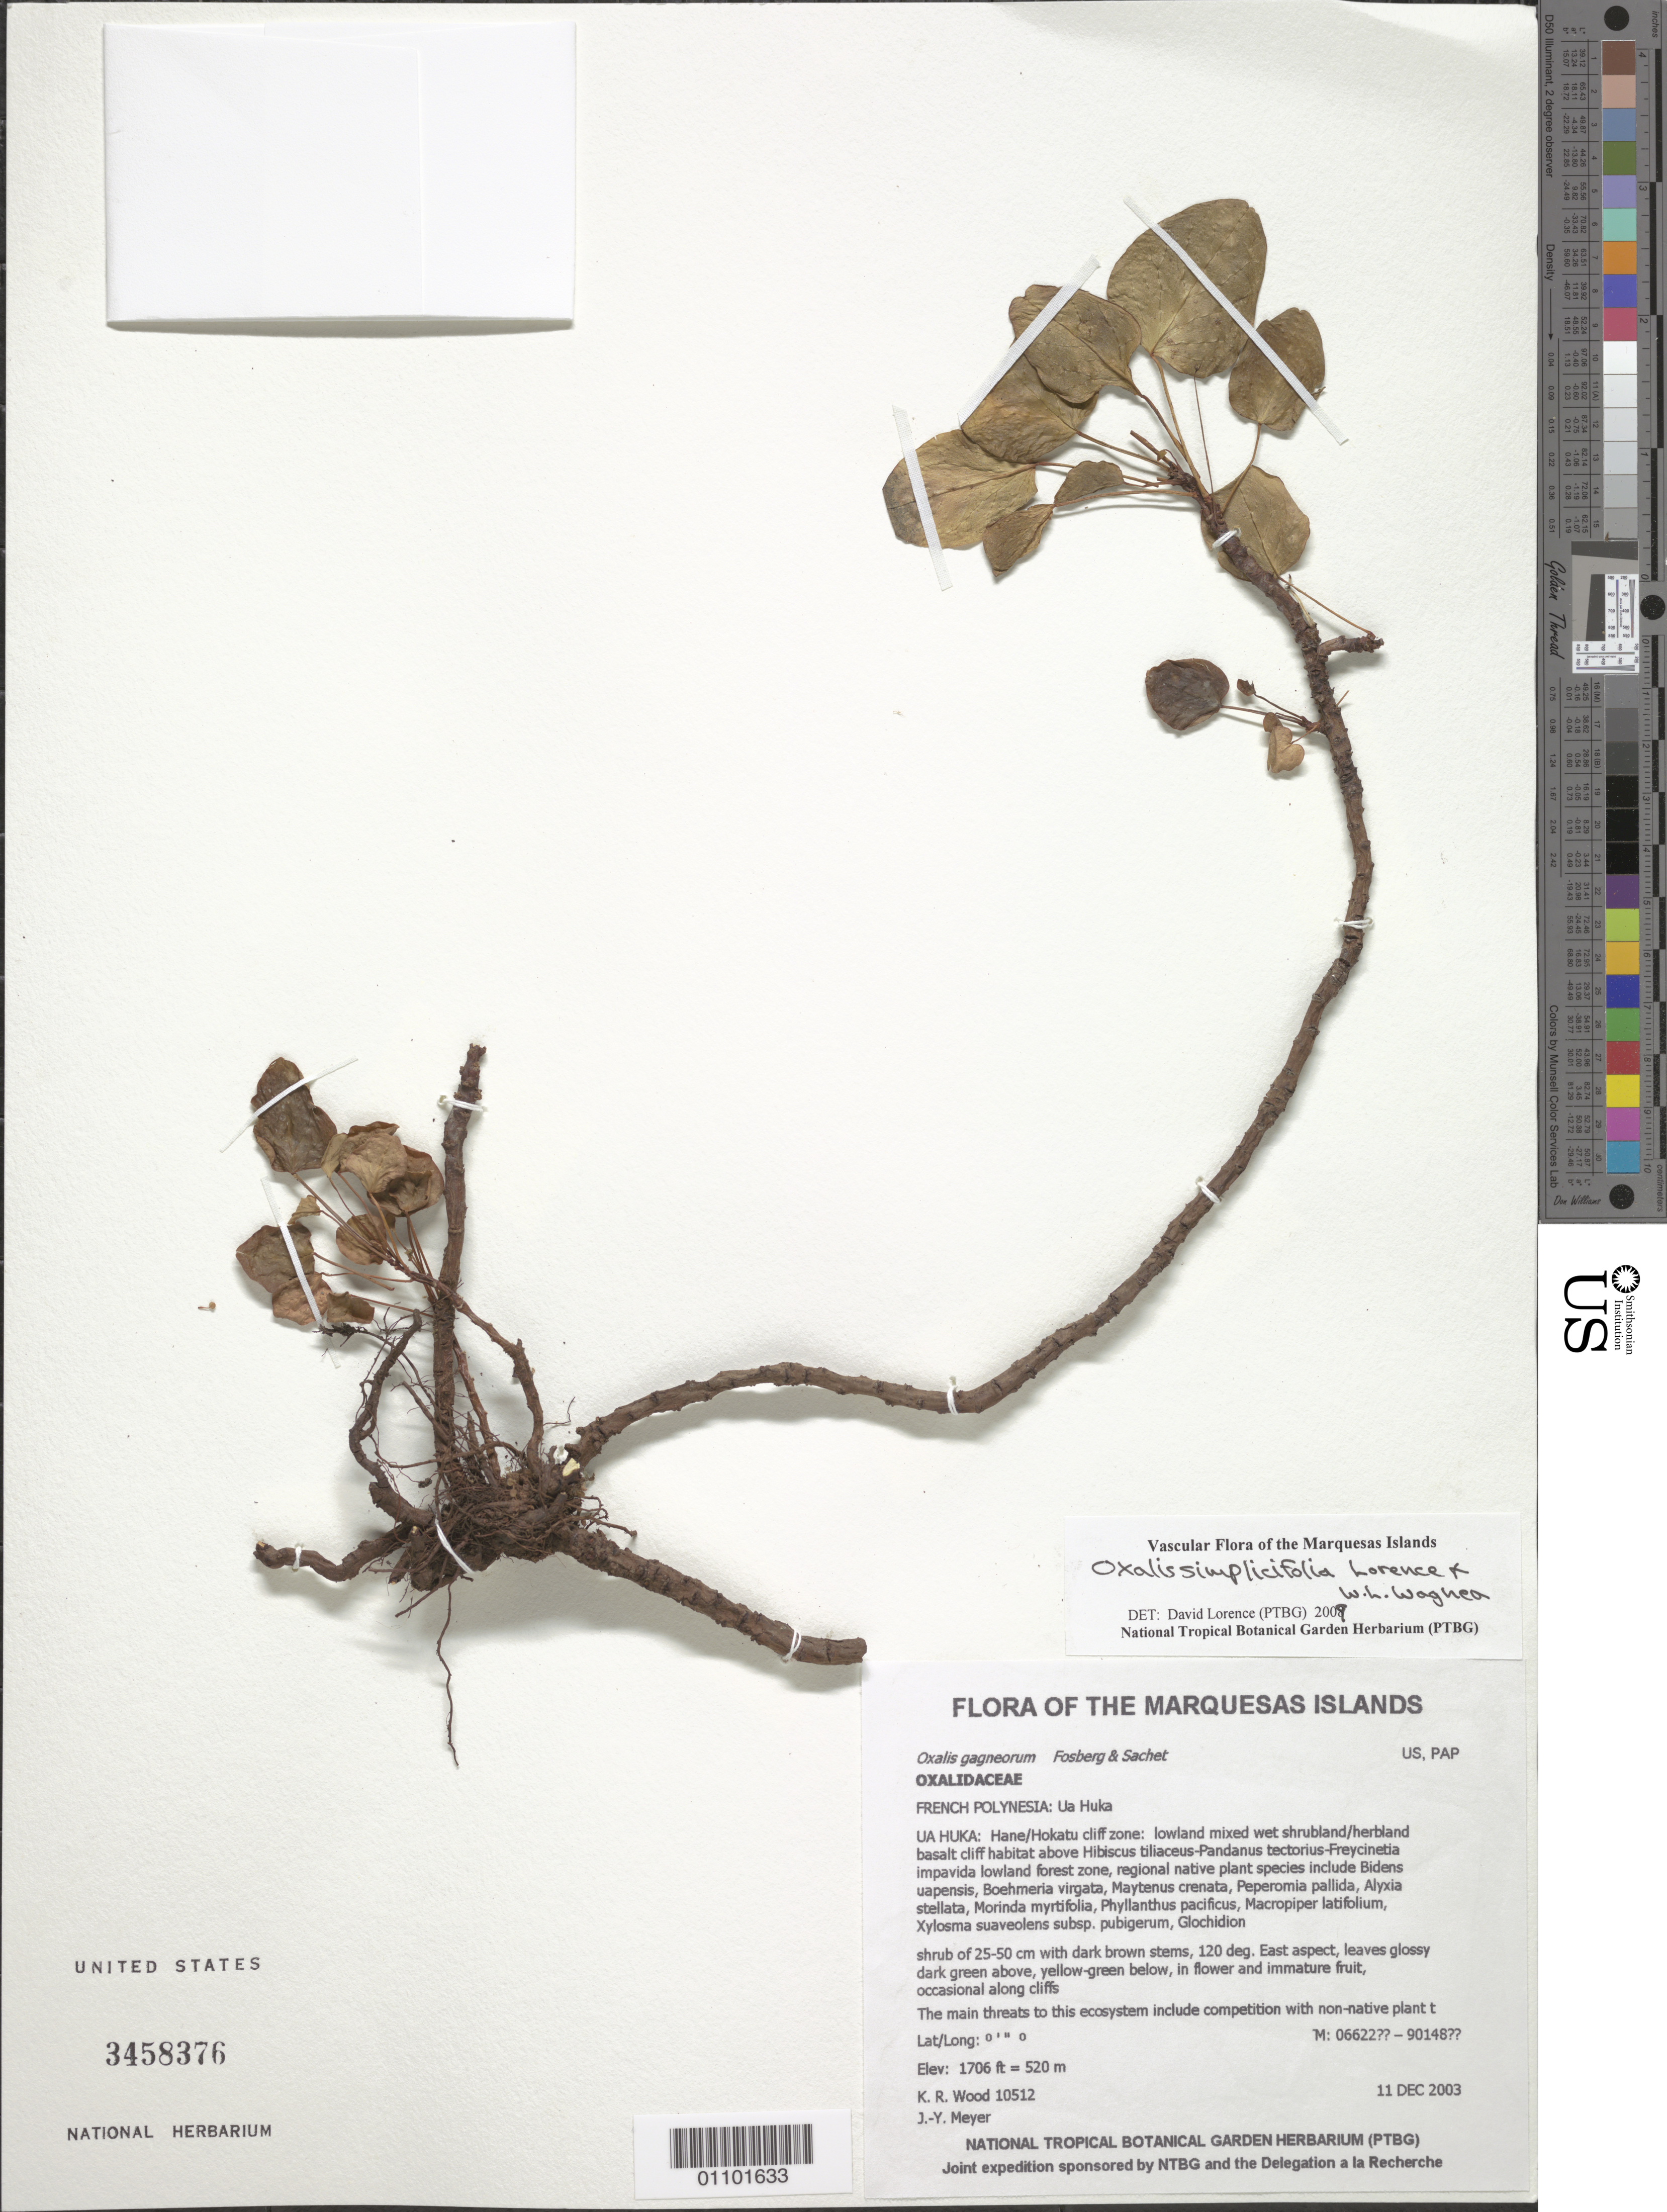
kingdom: Plantae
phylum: Tracheophyta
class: Magnoliopsida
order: Oxalidales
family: Oxalidaceae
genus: Oxalis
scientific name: Oxalis simplicifolia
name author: Lorence & W.L. Wagner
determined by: Lorence, David H., (PTBG), National Tropical Botanical Garden (UNITED STATES)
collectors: K. R. Wood & J.-Y. Meyer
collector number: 10512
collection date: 2003-12-11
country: French Polynesia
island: Ua Huka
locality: Hane/Hokatu cliff zone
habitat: Lowland mixed wet shrubland/herbland basalt cliff habitat above Hibiscus tiliaceus - Pandanus tectorius - Freycinetia impavida lowland forest zone. Cliff zone, 120 deg E aspect, vertical slope, scattered, mesic to wet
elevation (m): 520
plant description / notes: Competition with non-native plant taxa such as Psidium guajava, Ageratum conyzoides, Zingiber zerumbet, Paspalum conjugatum, Coffea arabica, Oplismenus compositus, and Kyllinga brevifolia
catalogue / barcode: US 3458376